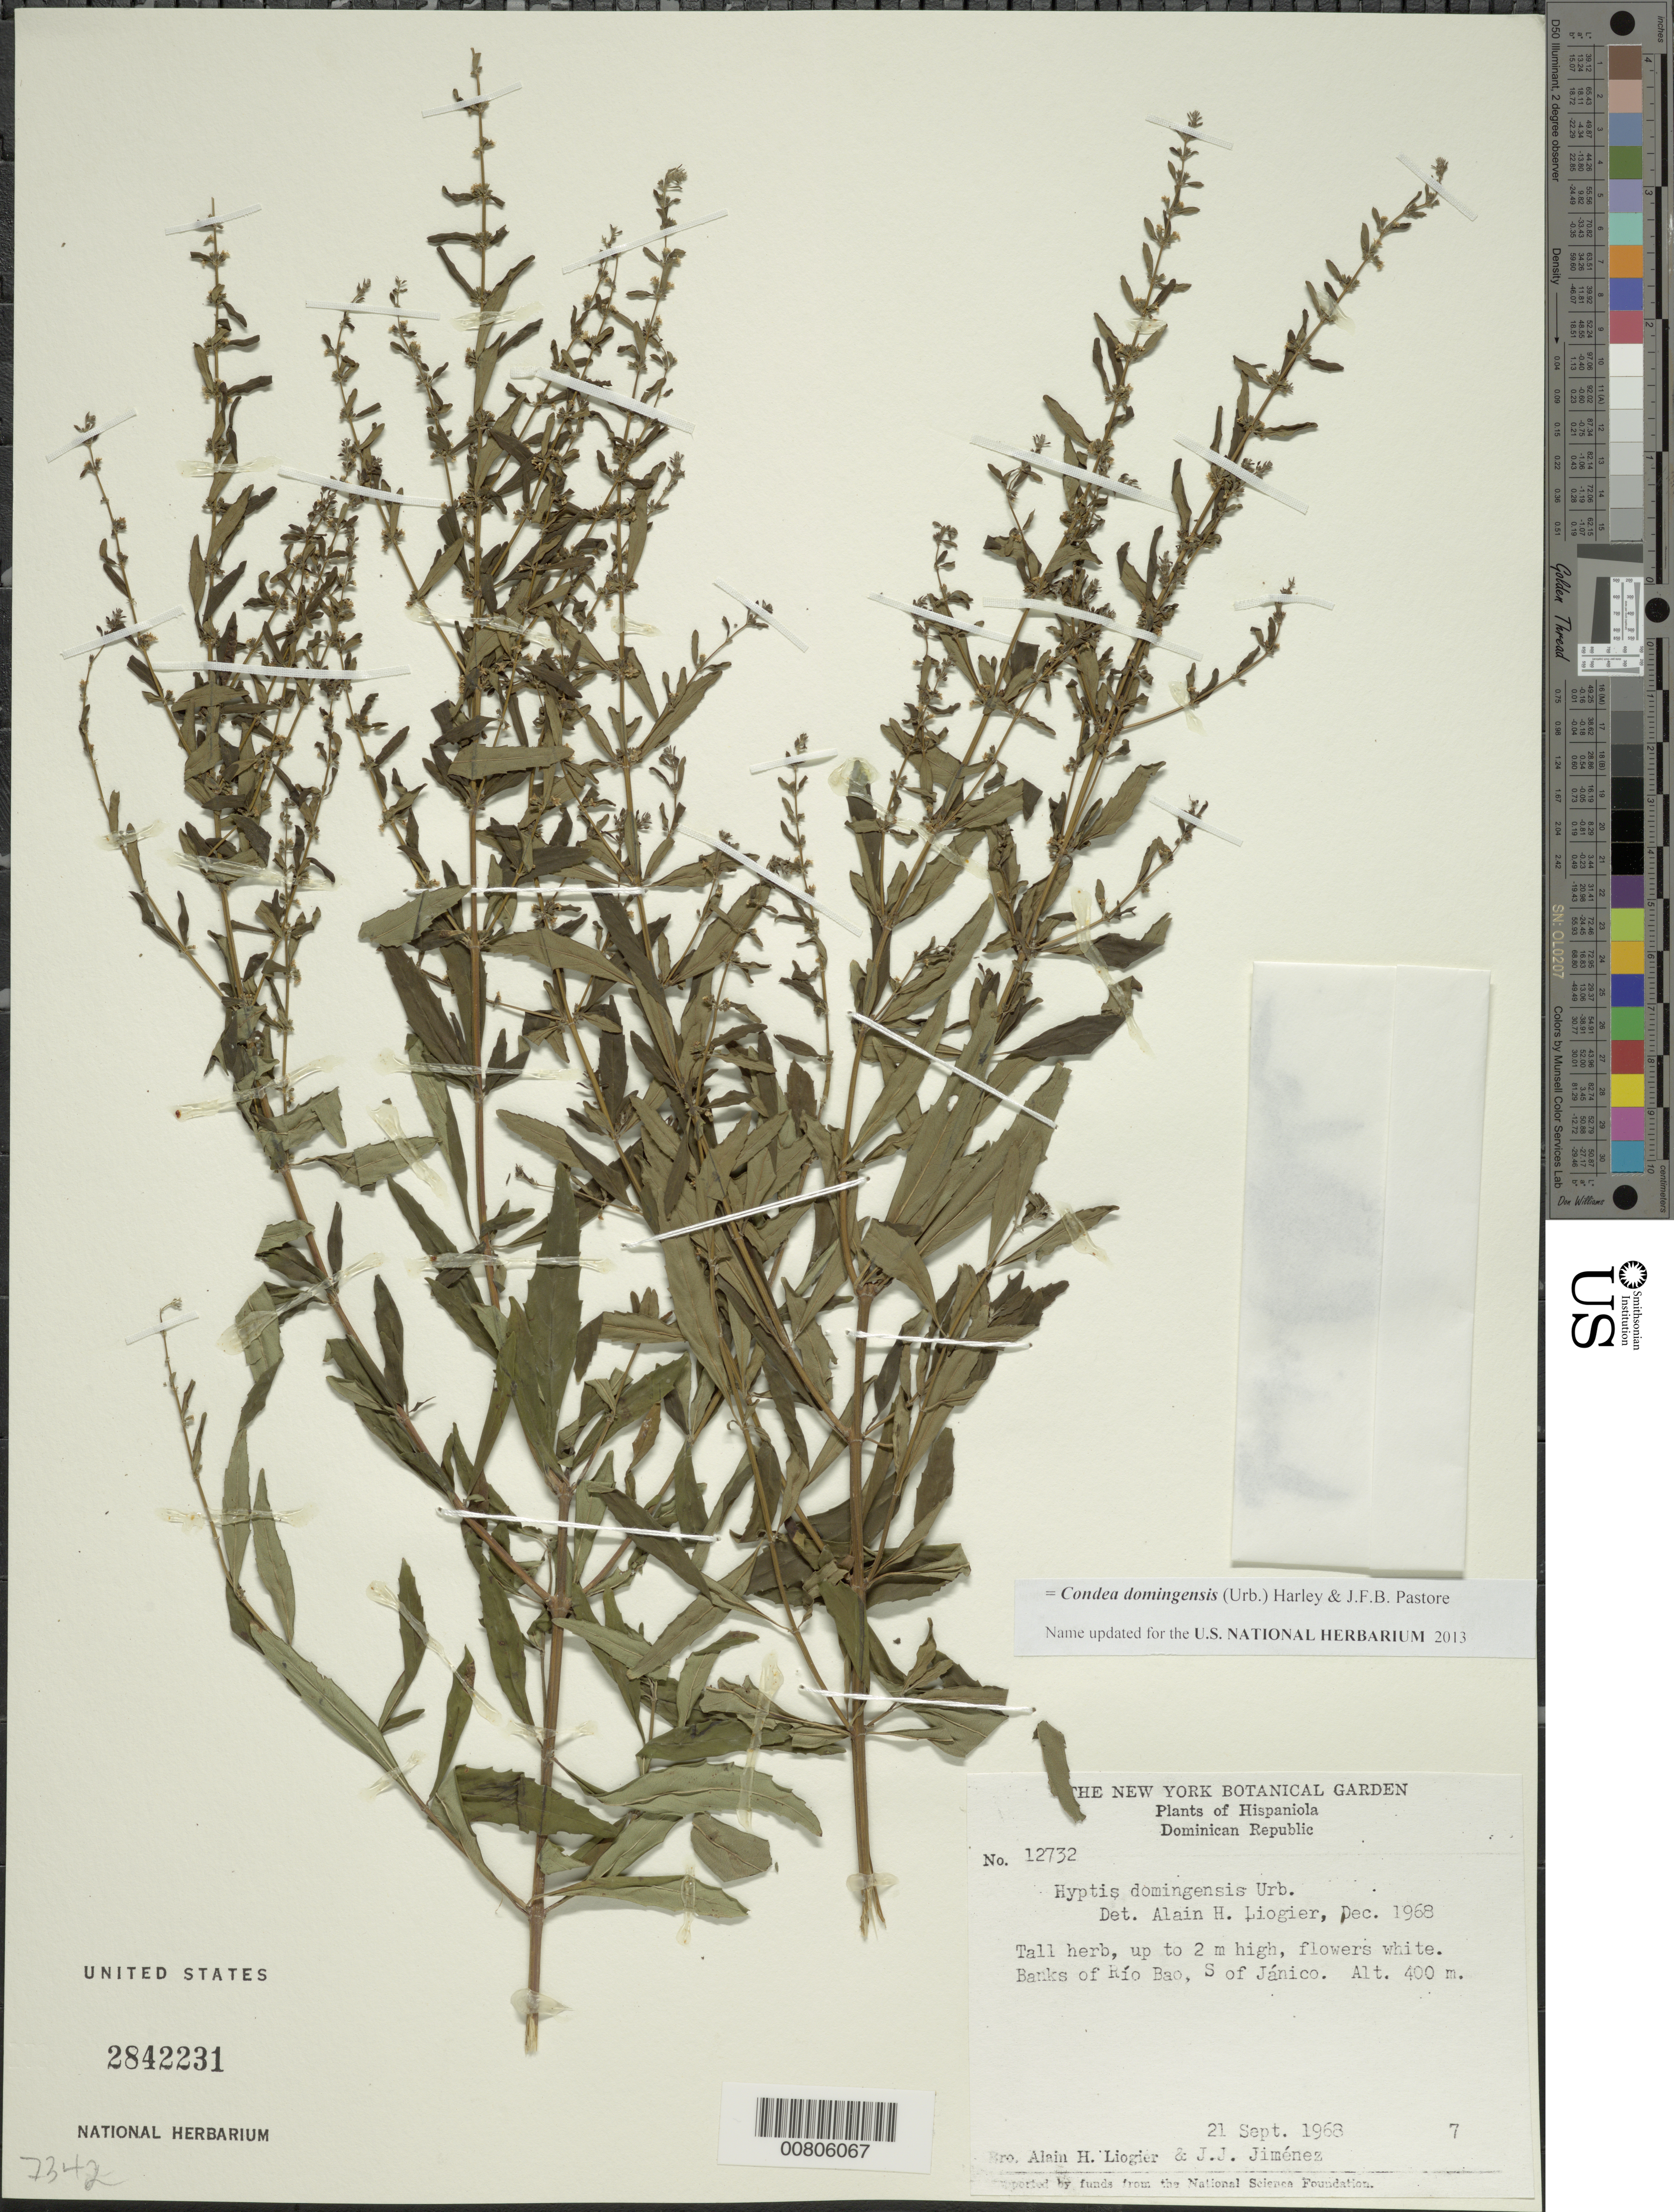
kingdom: Plantae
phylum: Tracheophyta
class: Magnoliopsida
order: Lamiales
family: Lamiaceae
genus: Condea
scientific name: Condea domingensis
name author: (Urb.) Harley & J.F.B. Pastore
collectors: A. H. Liogier & J. J. Jiménez Almonte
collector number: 12732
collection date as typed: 21 Sep 1968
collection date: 1968-09-21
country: Dominican Republic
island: Hispaniola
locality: Río Bao, S of Jánico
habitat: River banks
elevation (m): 400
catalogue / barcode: US 2842231